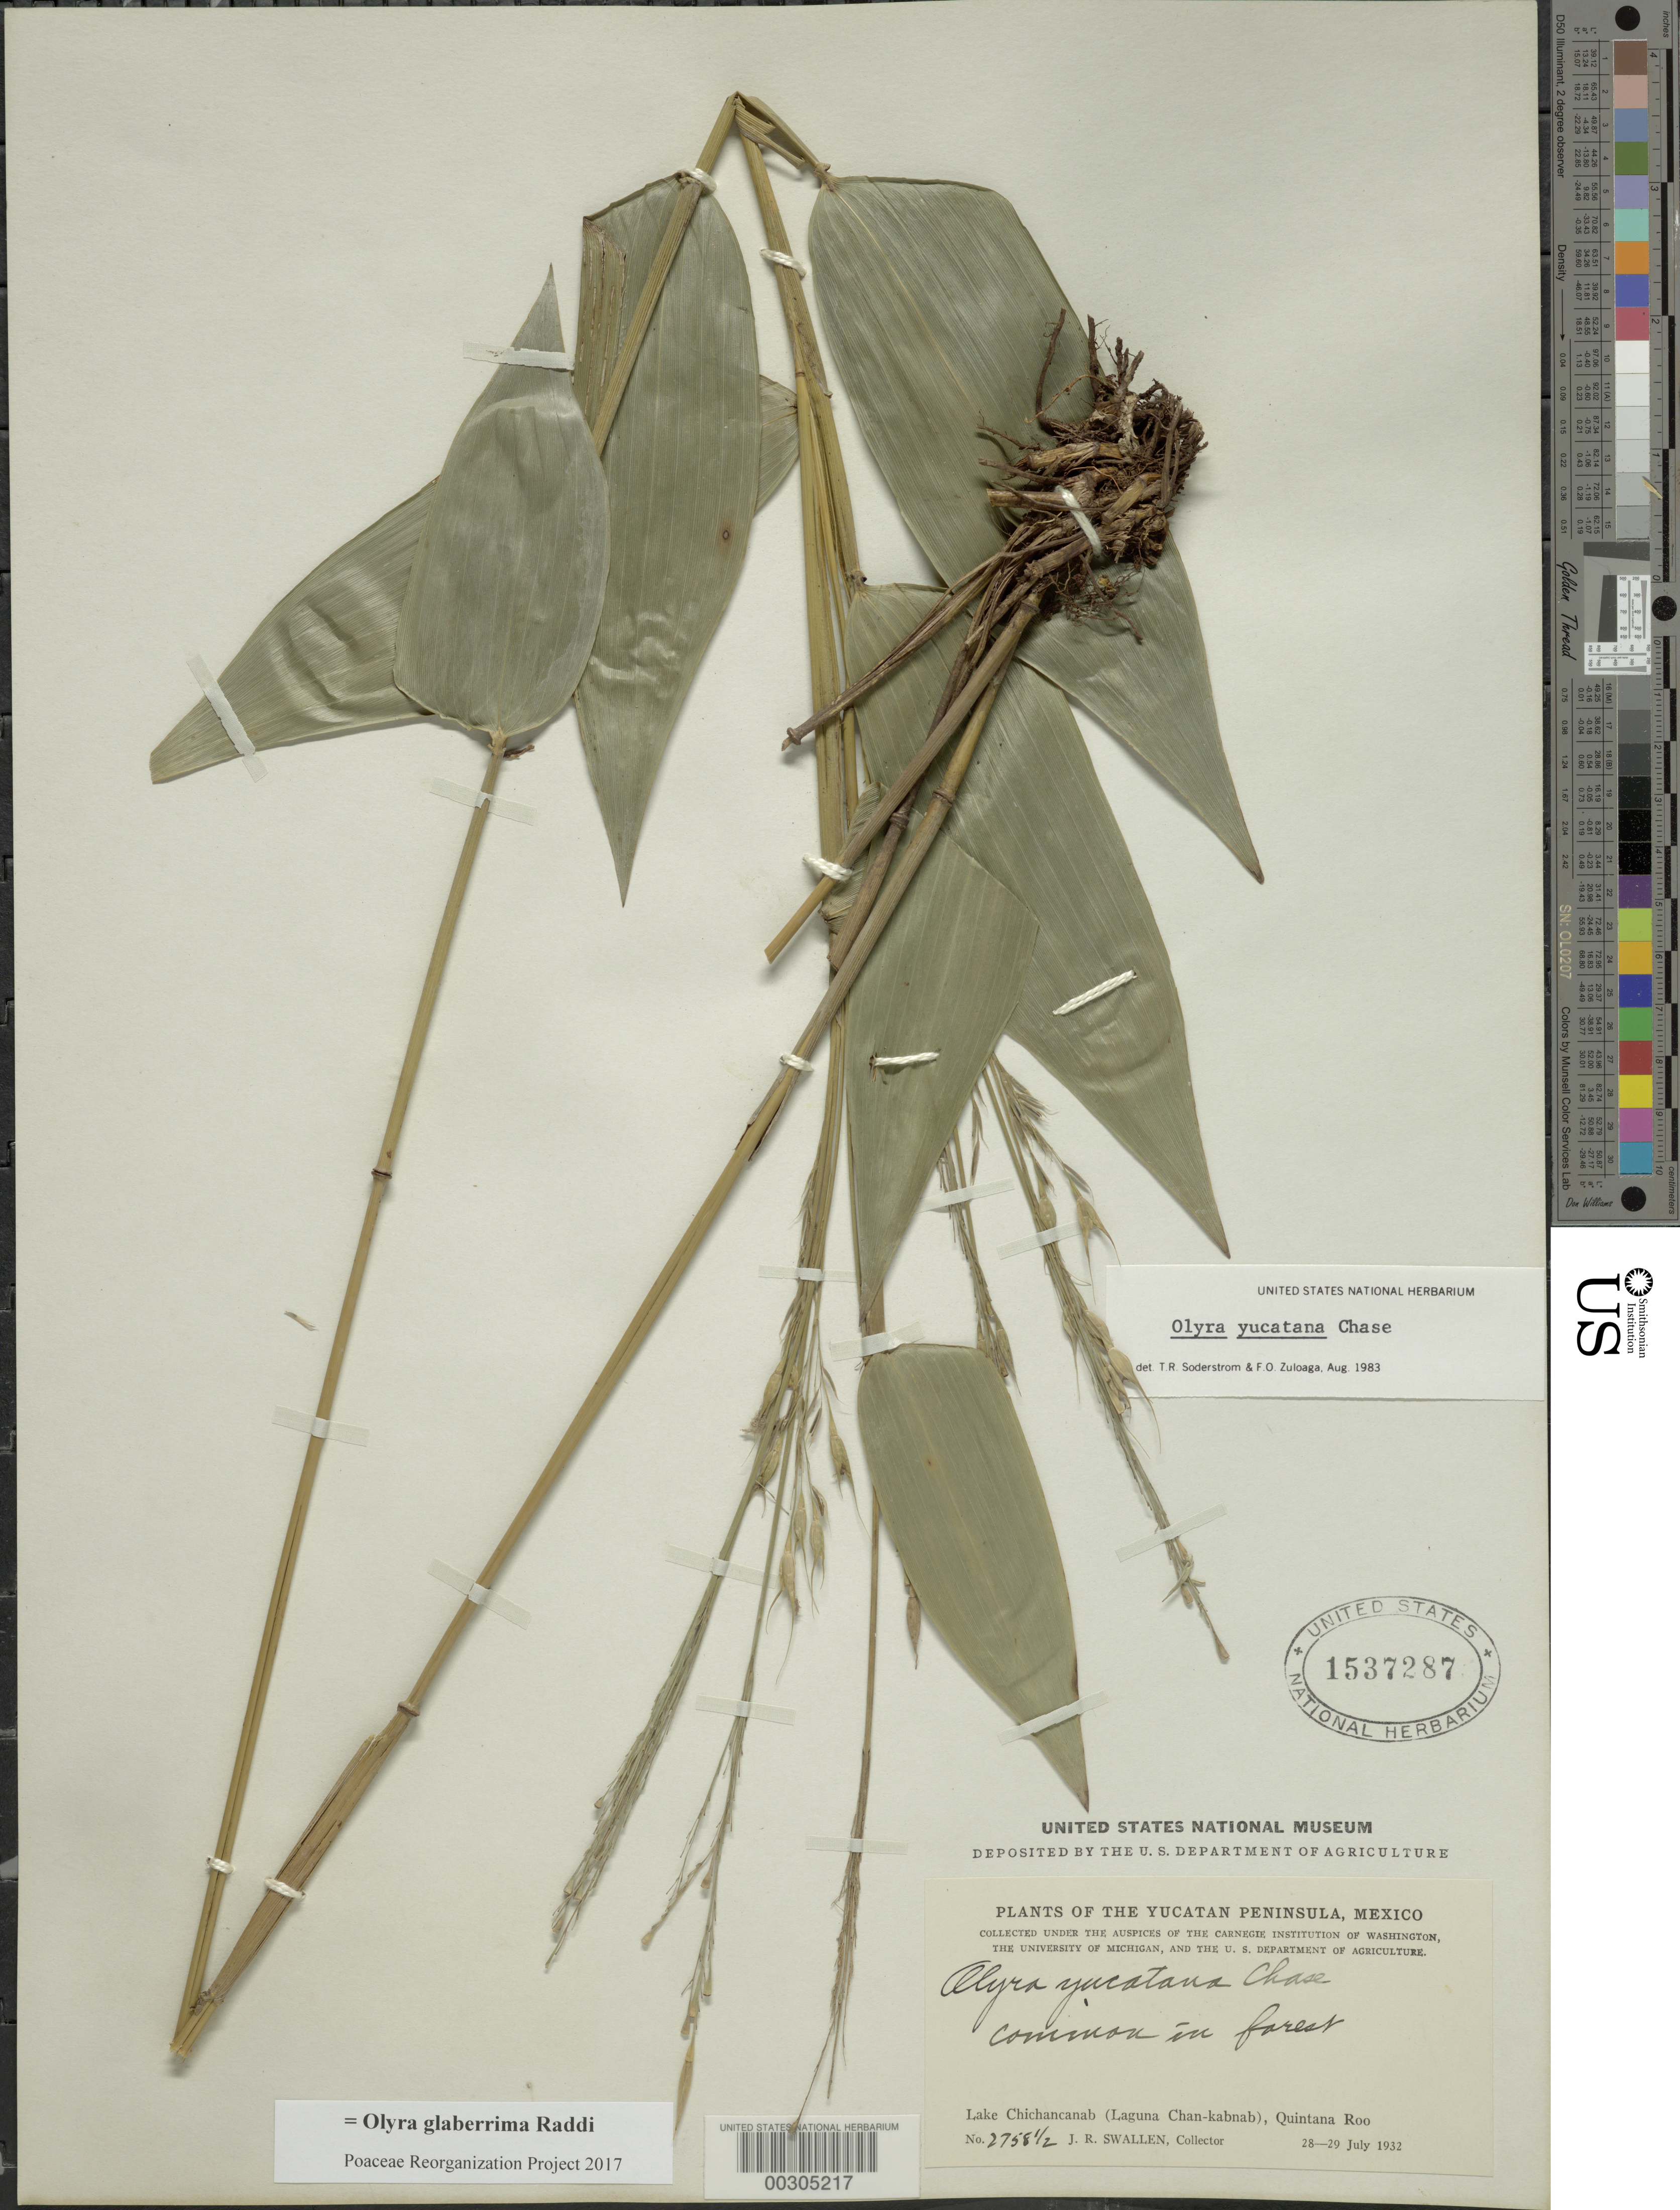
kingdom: Plantae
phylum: Tracheophyta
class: Liliopsida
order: Poales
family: Poaceae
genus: Olyra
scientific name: Olyra glaberrima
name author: Raddi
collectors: J. R. Swallen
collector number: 2758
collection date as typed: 28 Jul 1932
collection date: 1932-07-28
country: Mexico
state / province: Quintana Roo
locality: Lake Chichancanab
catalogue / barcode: US 1537287